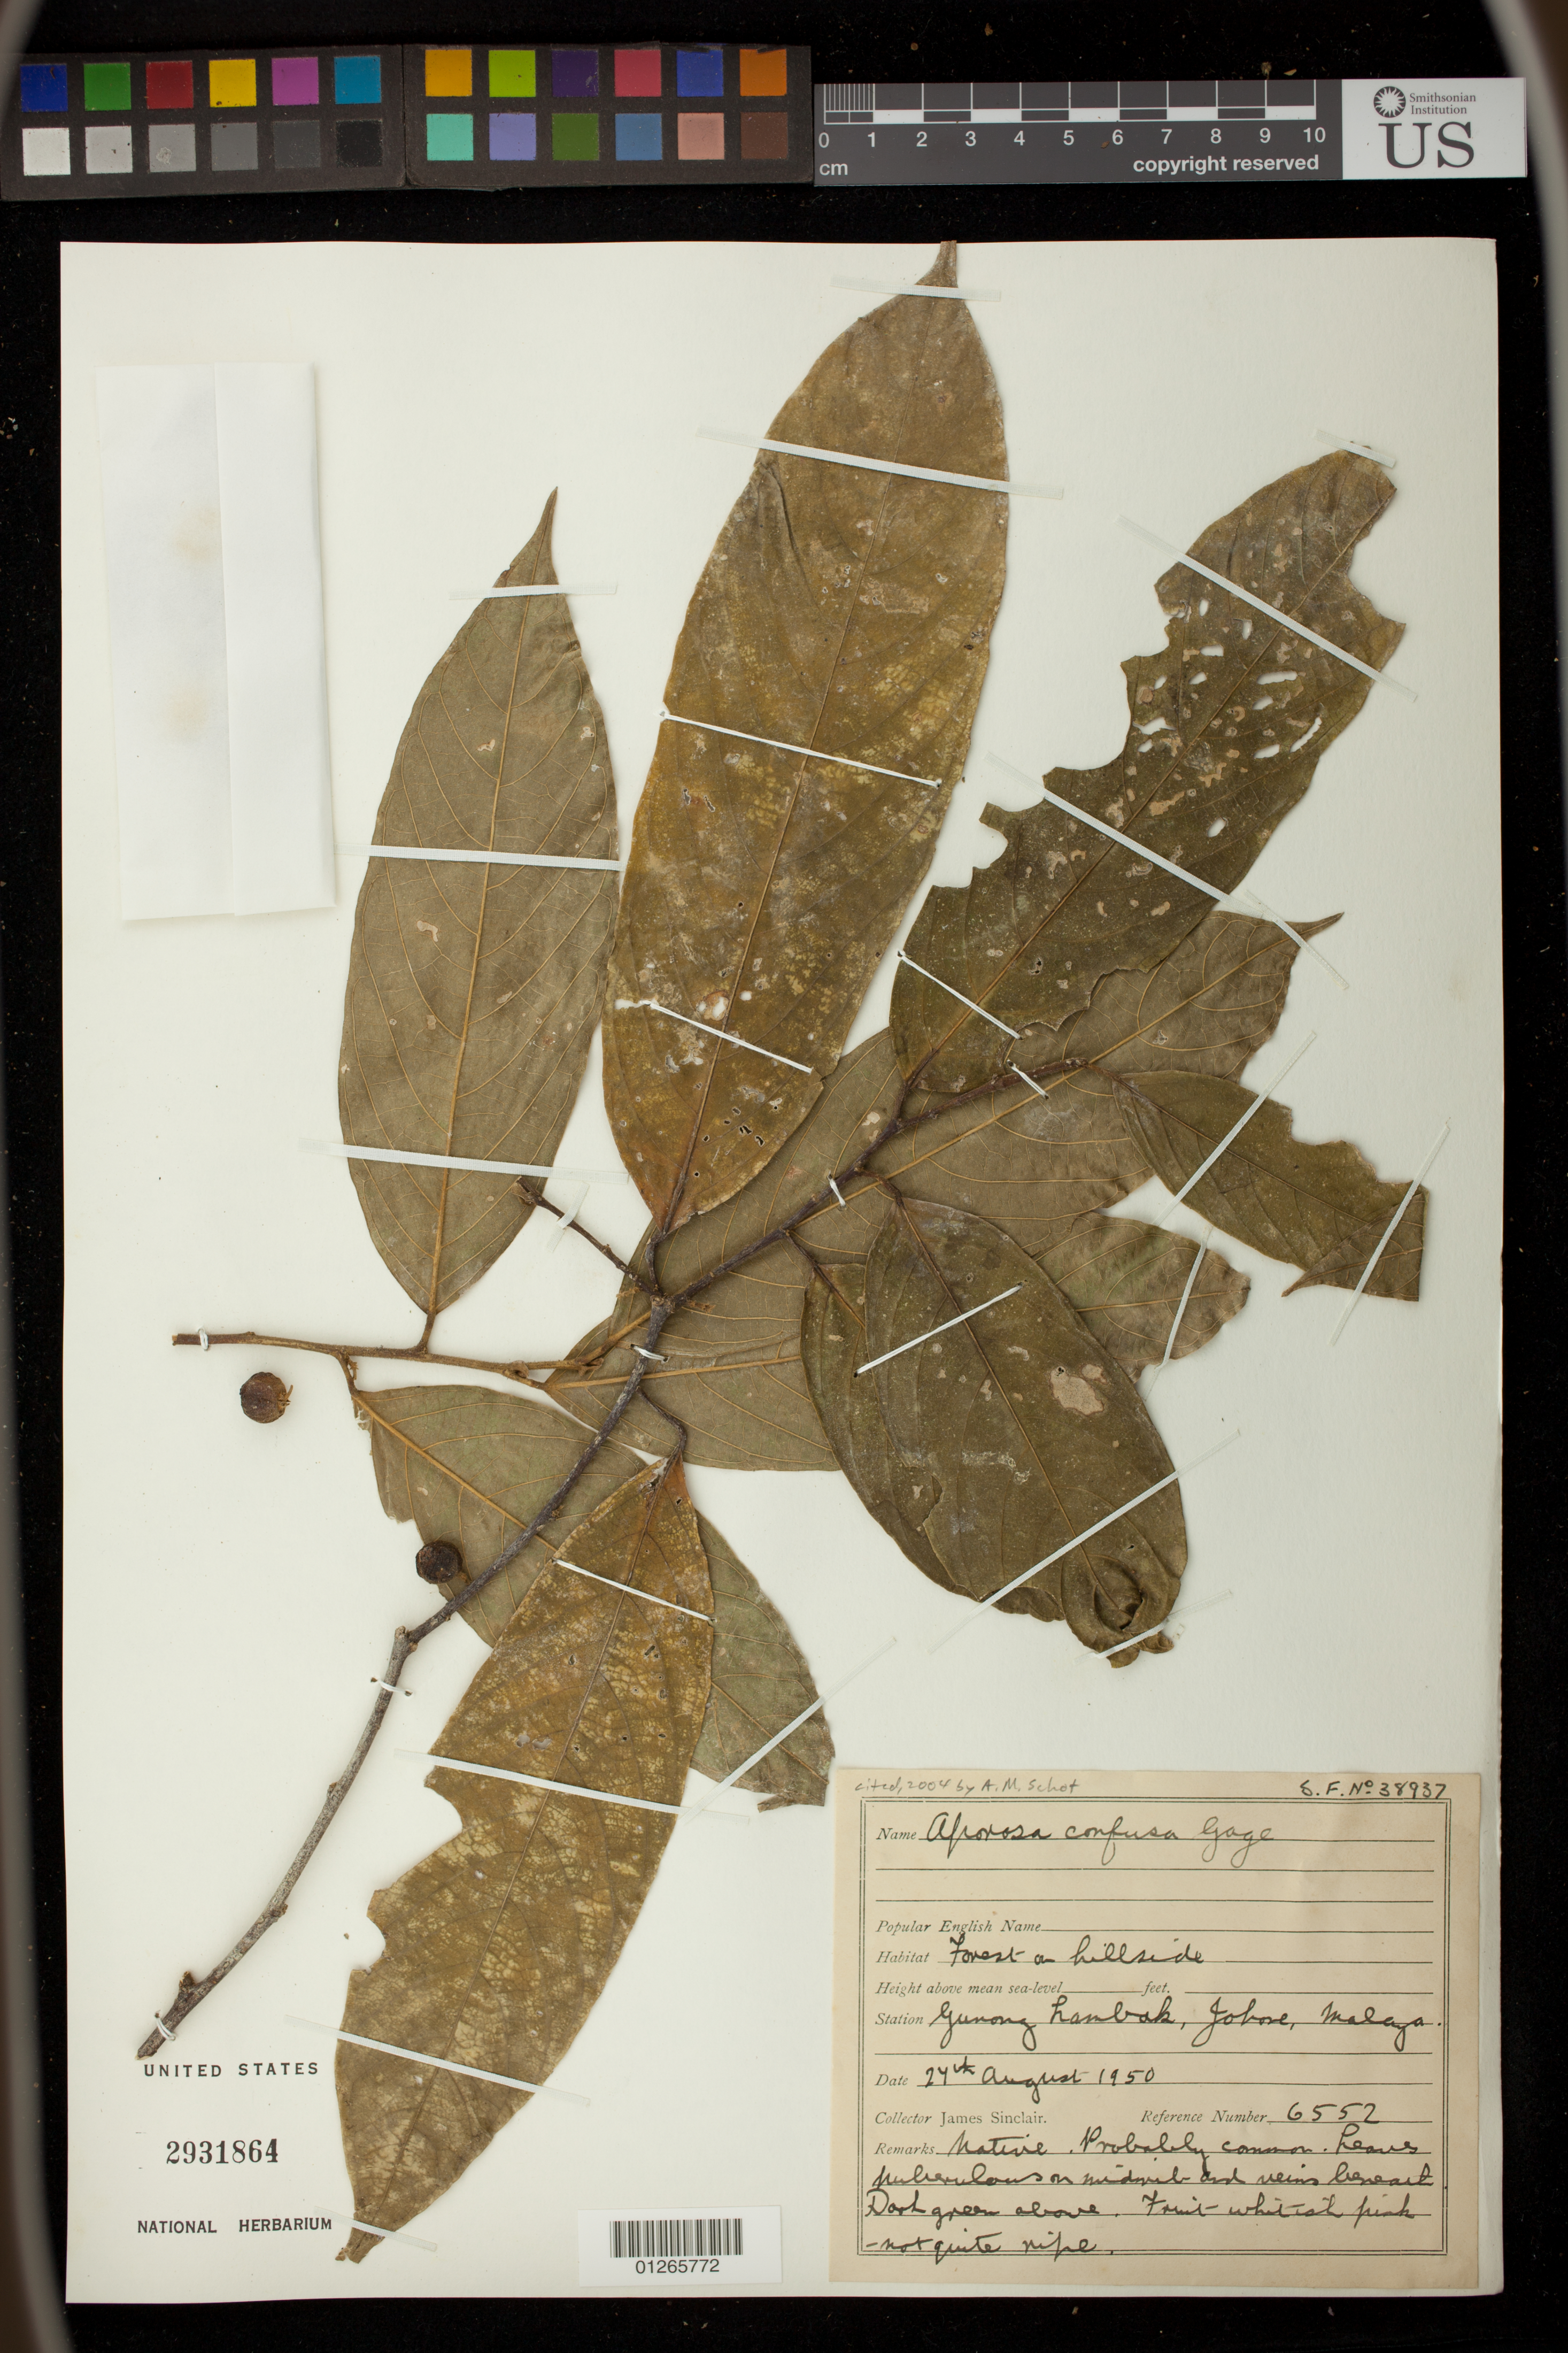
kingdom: Plantae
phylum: Tracheophyta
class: Magnoliopsida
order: Malpighiales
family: Phyllanthaceae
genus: Aporosa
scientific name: Aporosa confusa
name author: Gage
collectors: J. Sinclair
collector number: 6552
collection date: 1950-08-24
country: Malaysia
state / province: Johor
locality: Gunong hambak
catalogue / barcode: US 2931864